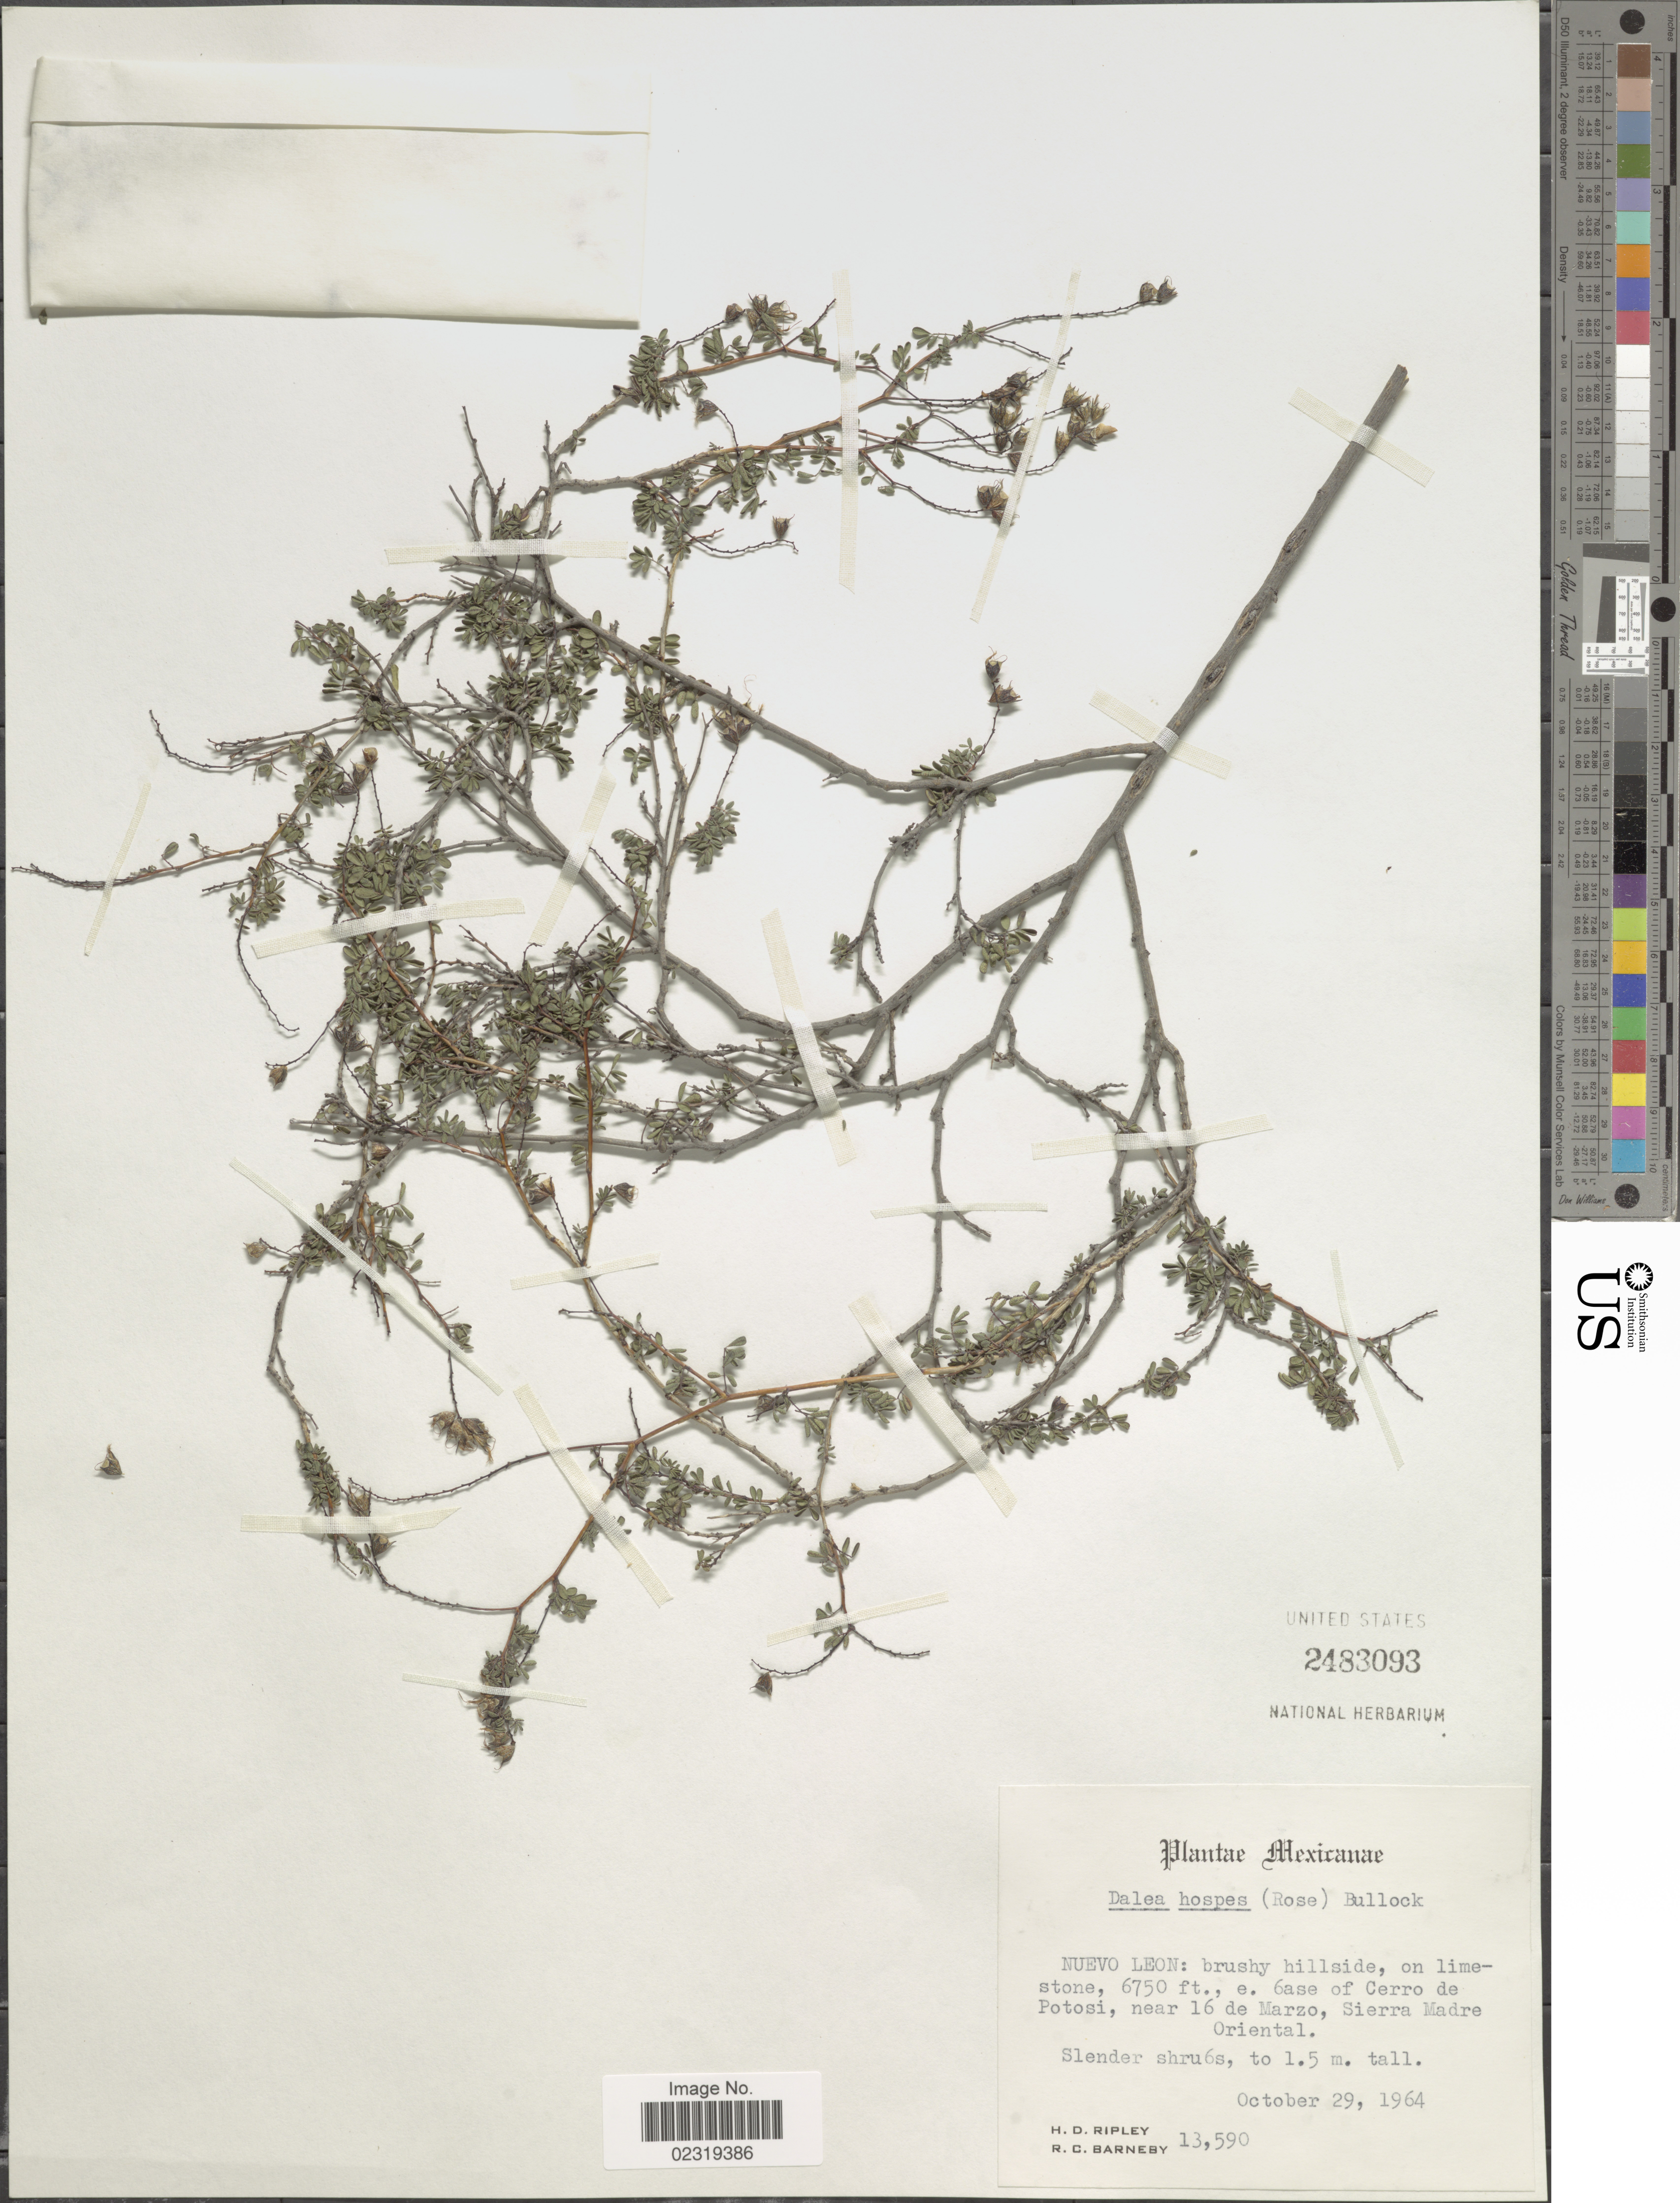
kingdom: Plantae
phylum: Tracheophyta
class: Magnoliopsida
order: Fabales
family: Fabaceae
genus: Dalea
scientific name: Dalea hospes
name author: (Rose) Bullock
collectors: H. Ripley & R. C. Barneby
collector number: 13590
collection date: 1964-10-29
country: Mexico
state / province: Nuevo León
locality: Brushy hillside, on limestone., e. 6ase of cerro de Potosi, near 16 de Marzo, Sierra Madre Oriental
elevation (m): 2057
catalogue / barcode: US 2483093